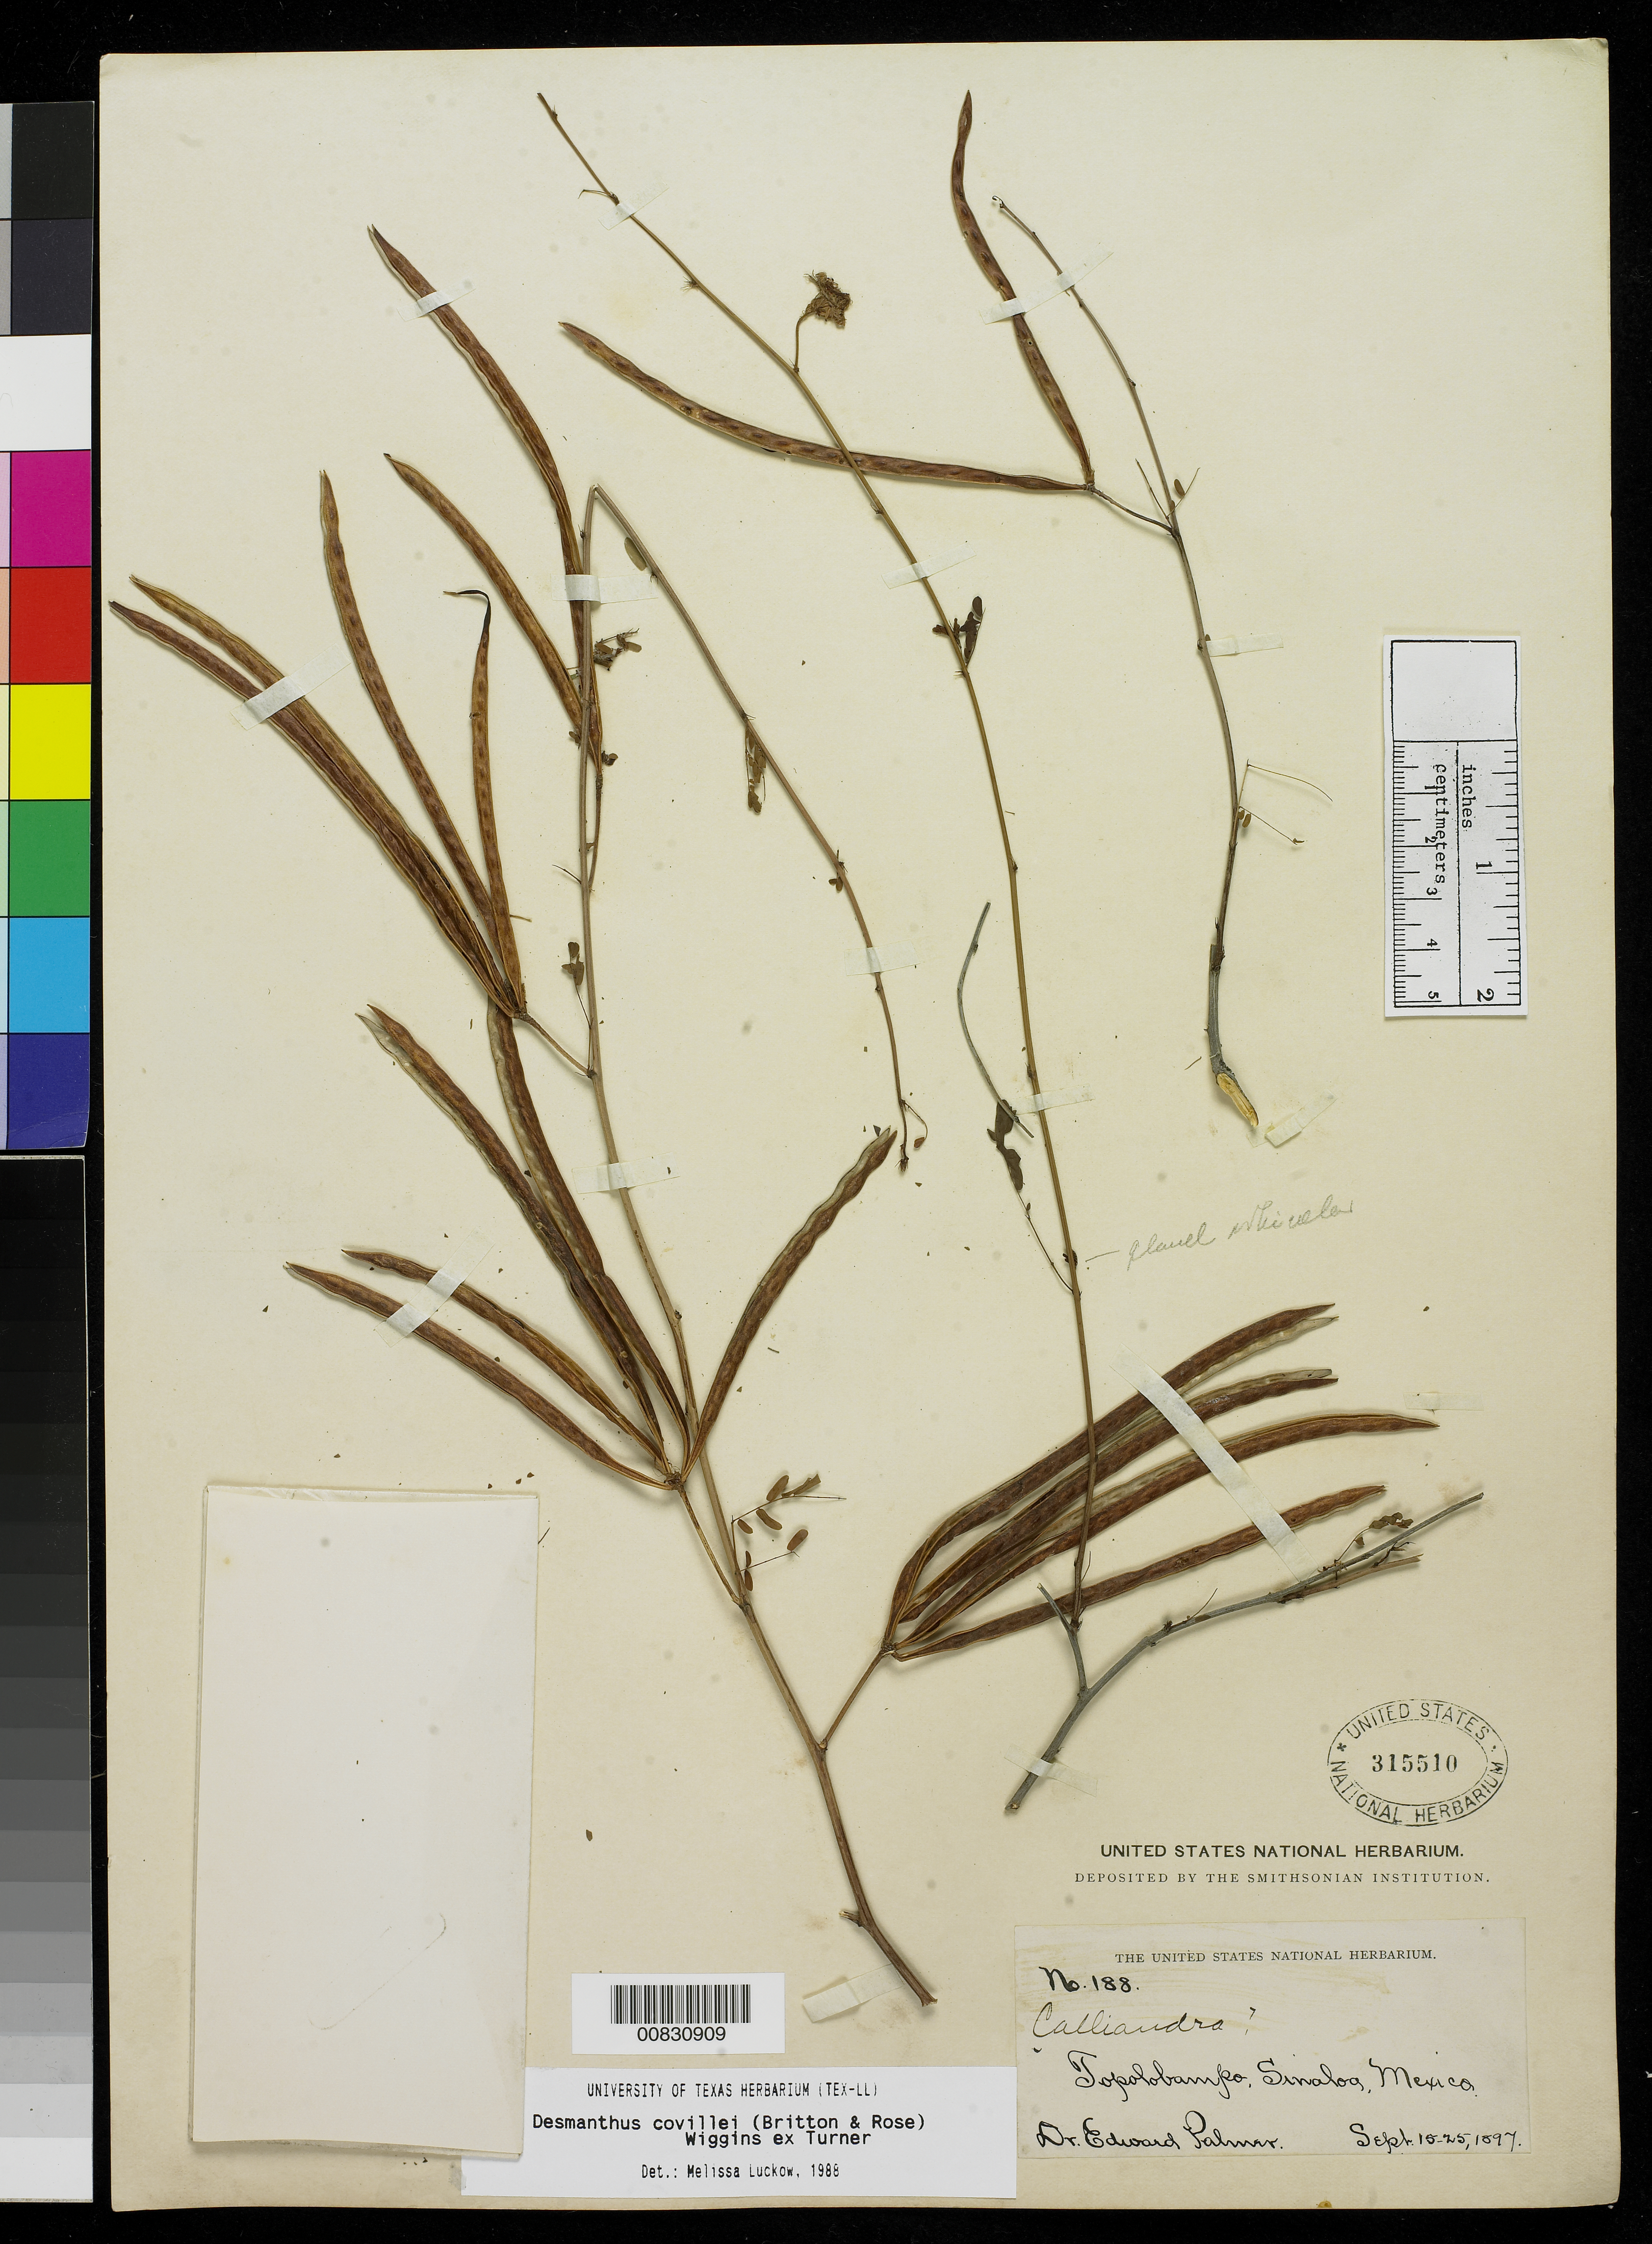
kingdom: Plantae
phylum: Tracheophyta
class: Magnoliopsida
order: Fabales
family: Fabaceae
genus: Desmanthus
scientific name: Desmanthus covillei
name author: (Britton) Wiggins ex B.L. Turner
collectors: E. Palmer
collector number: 188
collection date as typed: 15 Sep 1897 to 25 Sep 1897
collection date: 1897-09-15/1897-09-25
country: Mexico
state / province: Sinaloa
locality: Topolobampo, Sinaloa.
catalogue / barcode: US 315510